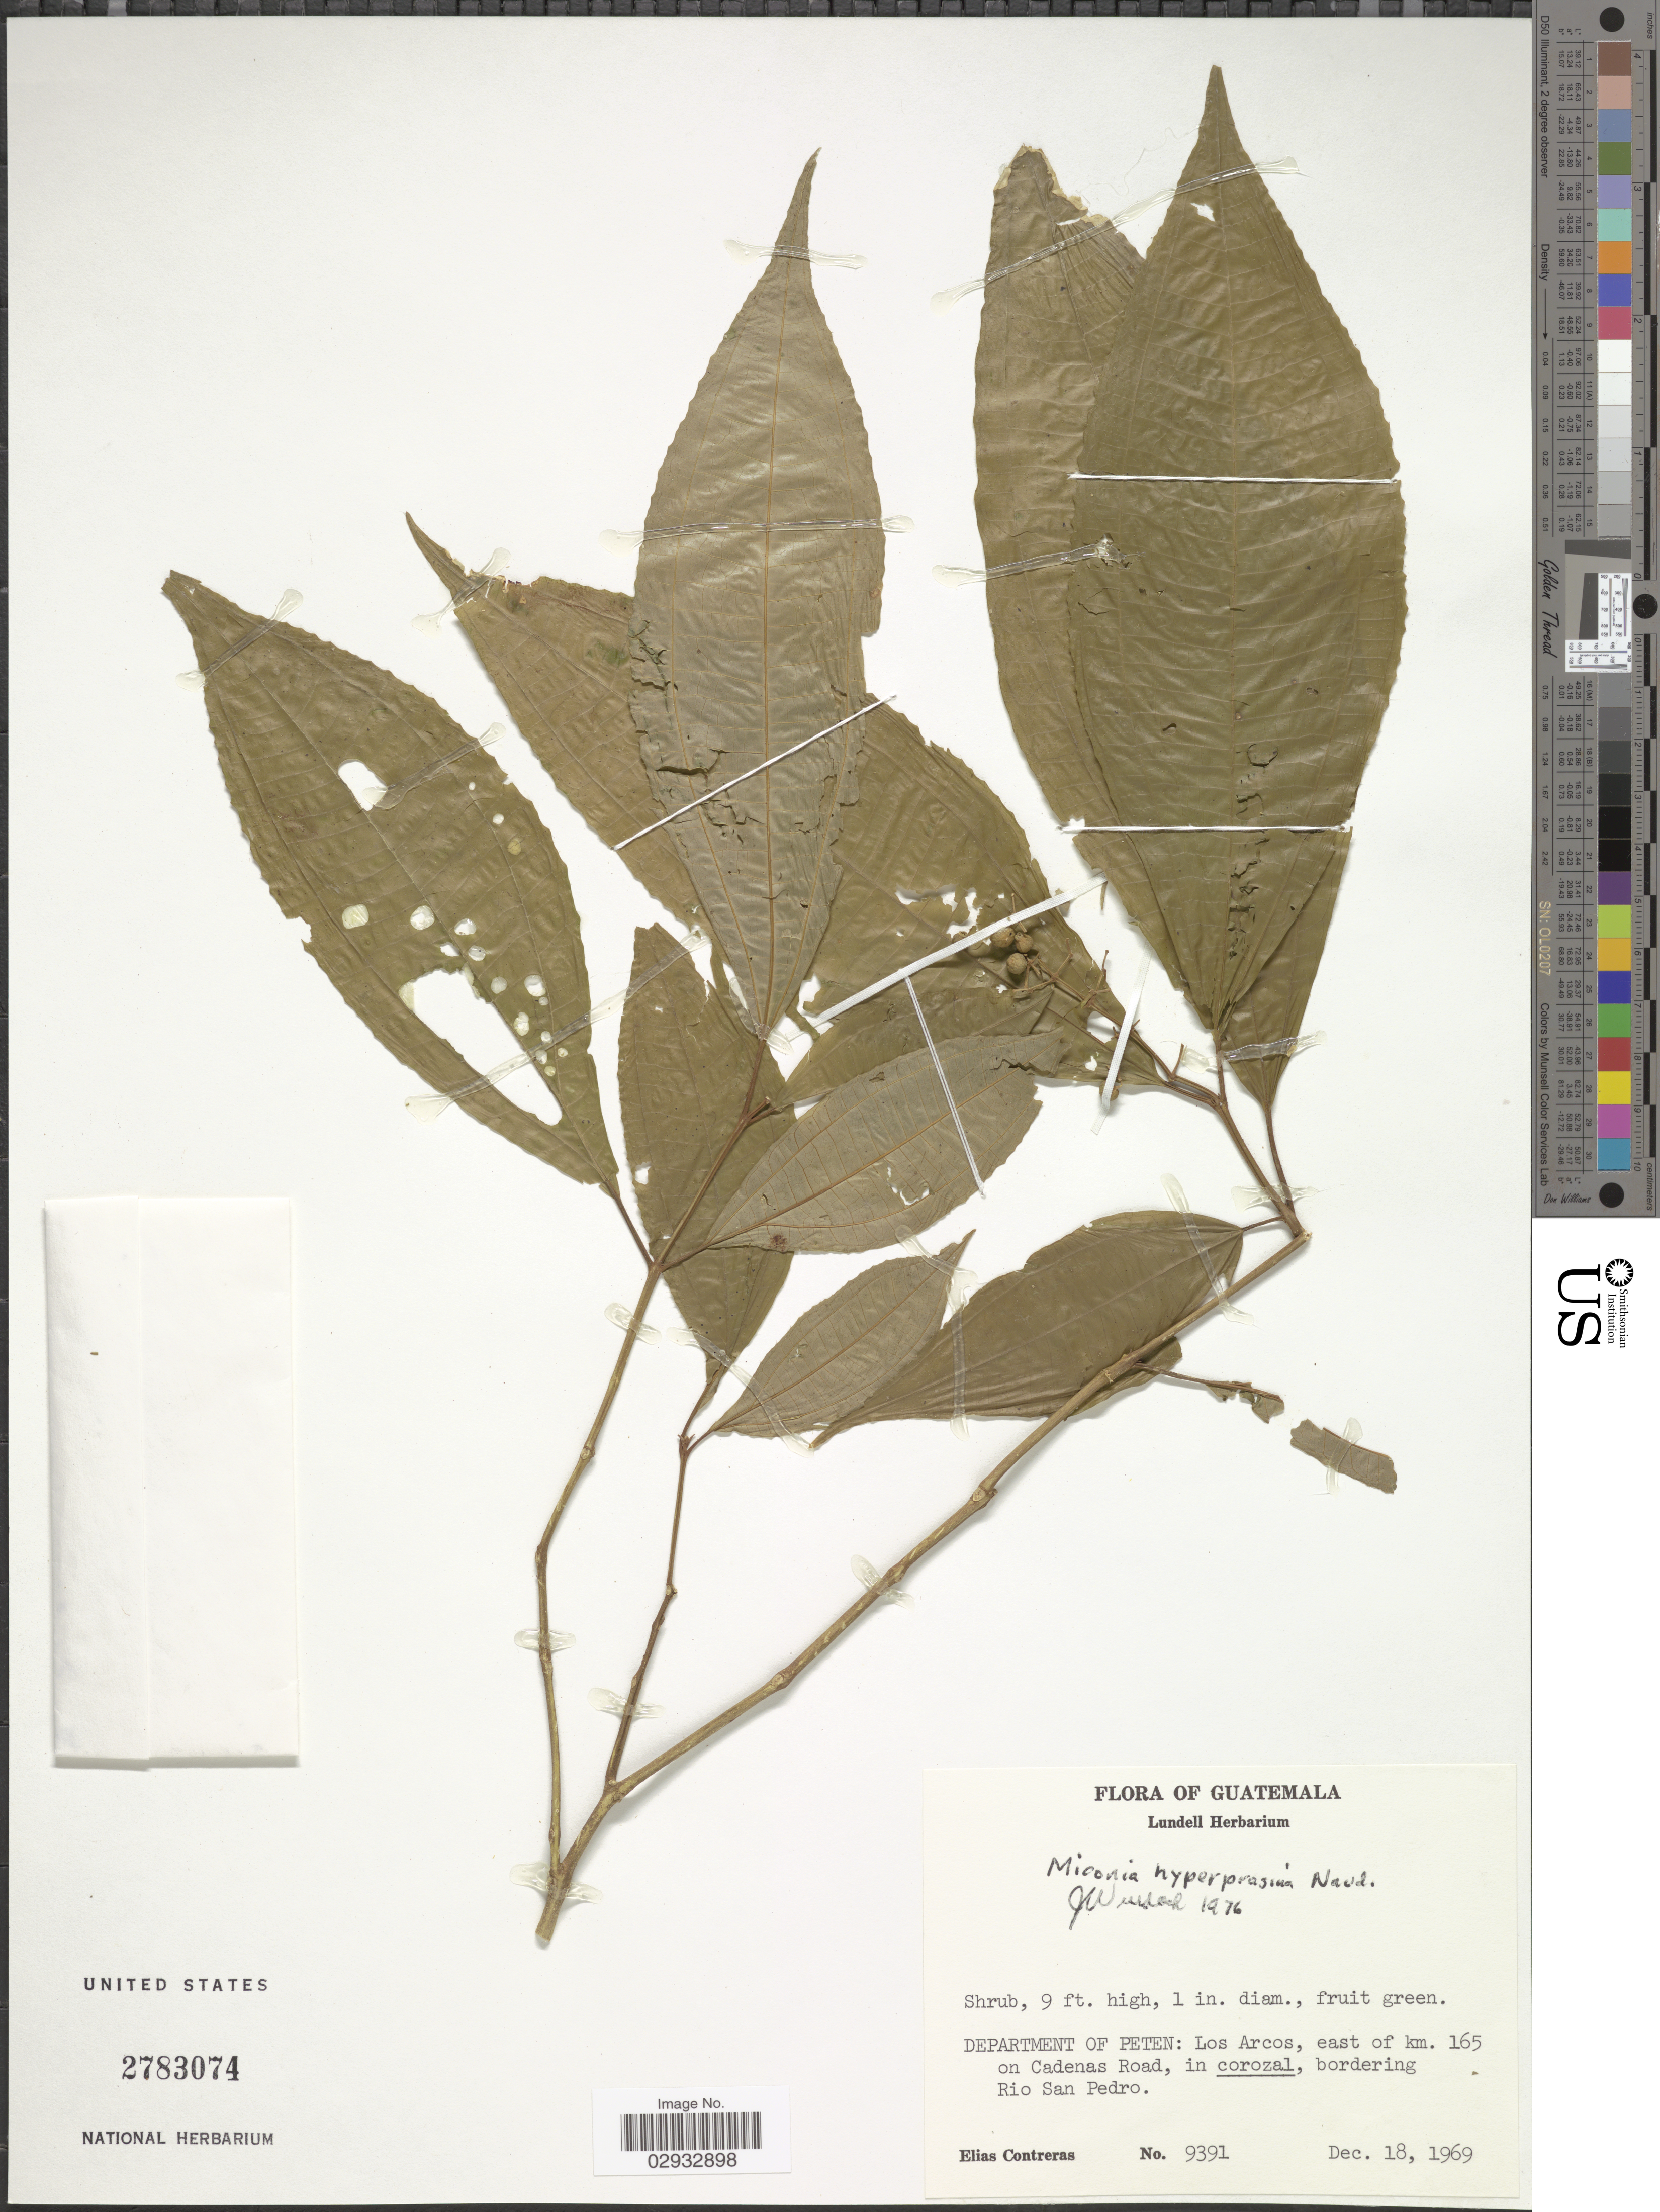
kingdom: Plantae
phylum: Tracheophyta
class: Magnoliopsida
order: Myrtales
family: Melastomataceae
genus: Miconia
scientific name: Miconia hyperprasina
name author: Naudin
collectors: E. Contreras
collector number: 9391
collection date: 1969-12-18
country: Guatemala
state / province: El Petén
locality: Department of Peten: Los Arcos, East of km. 165 on Cadenas Road, in corozal, bordering Rio San Pedro.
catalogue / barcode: US 2783074